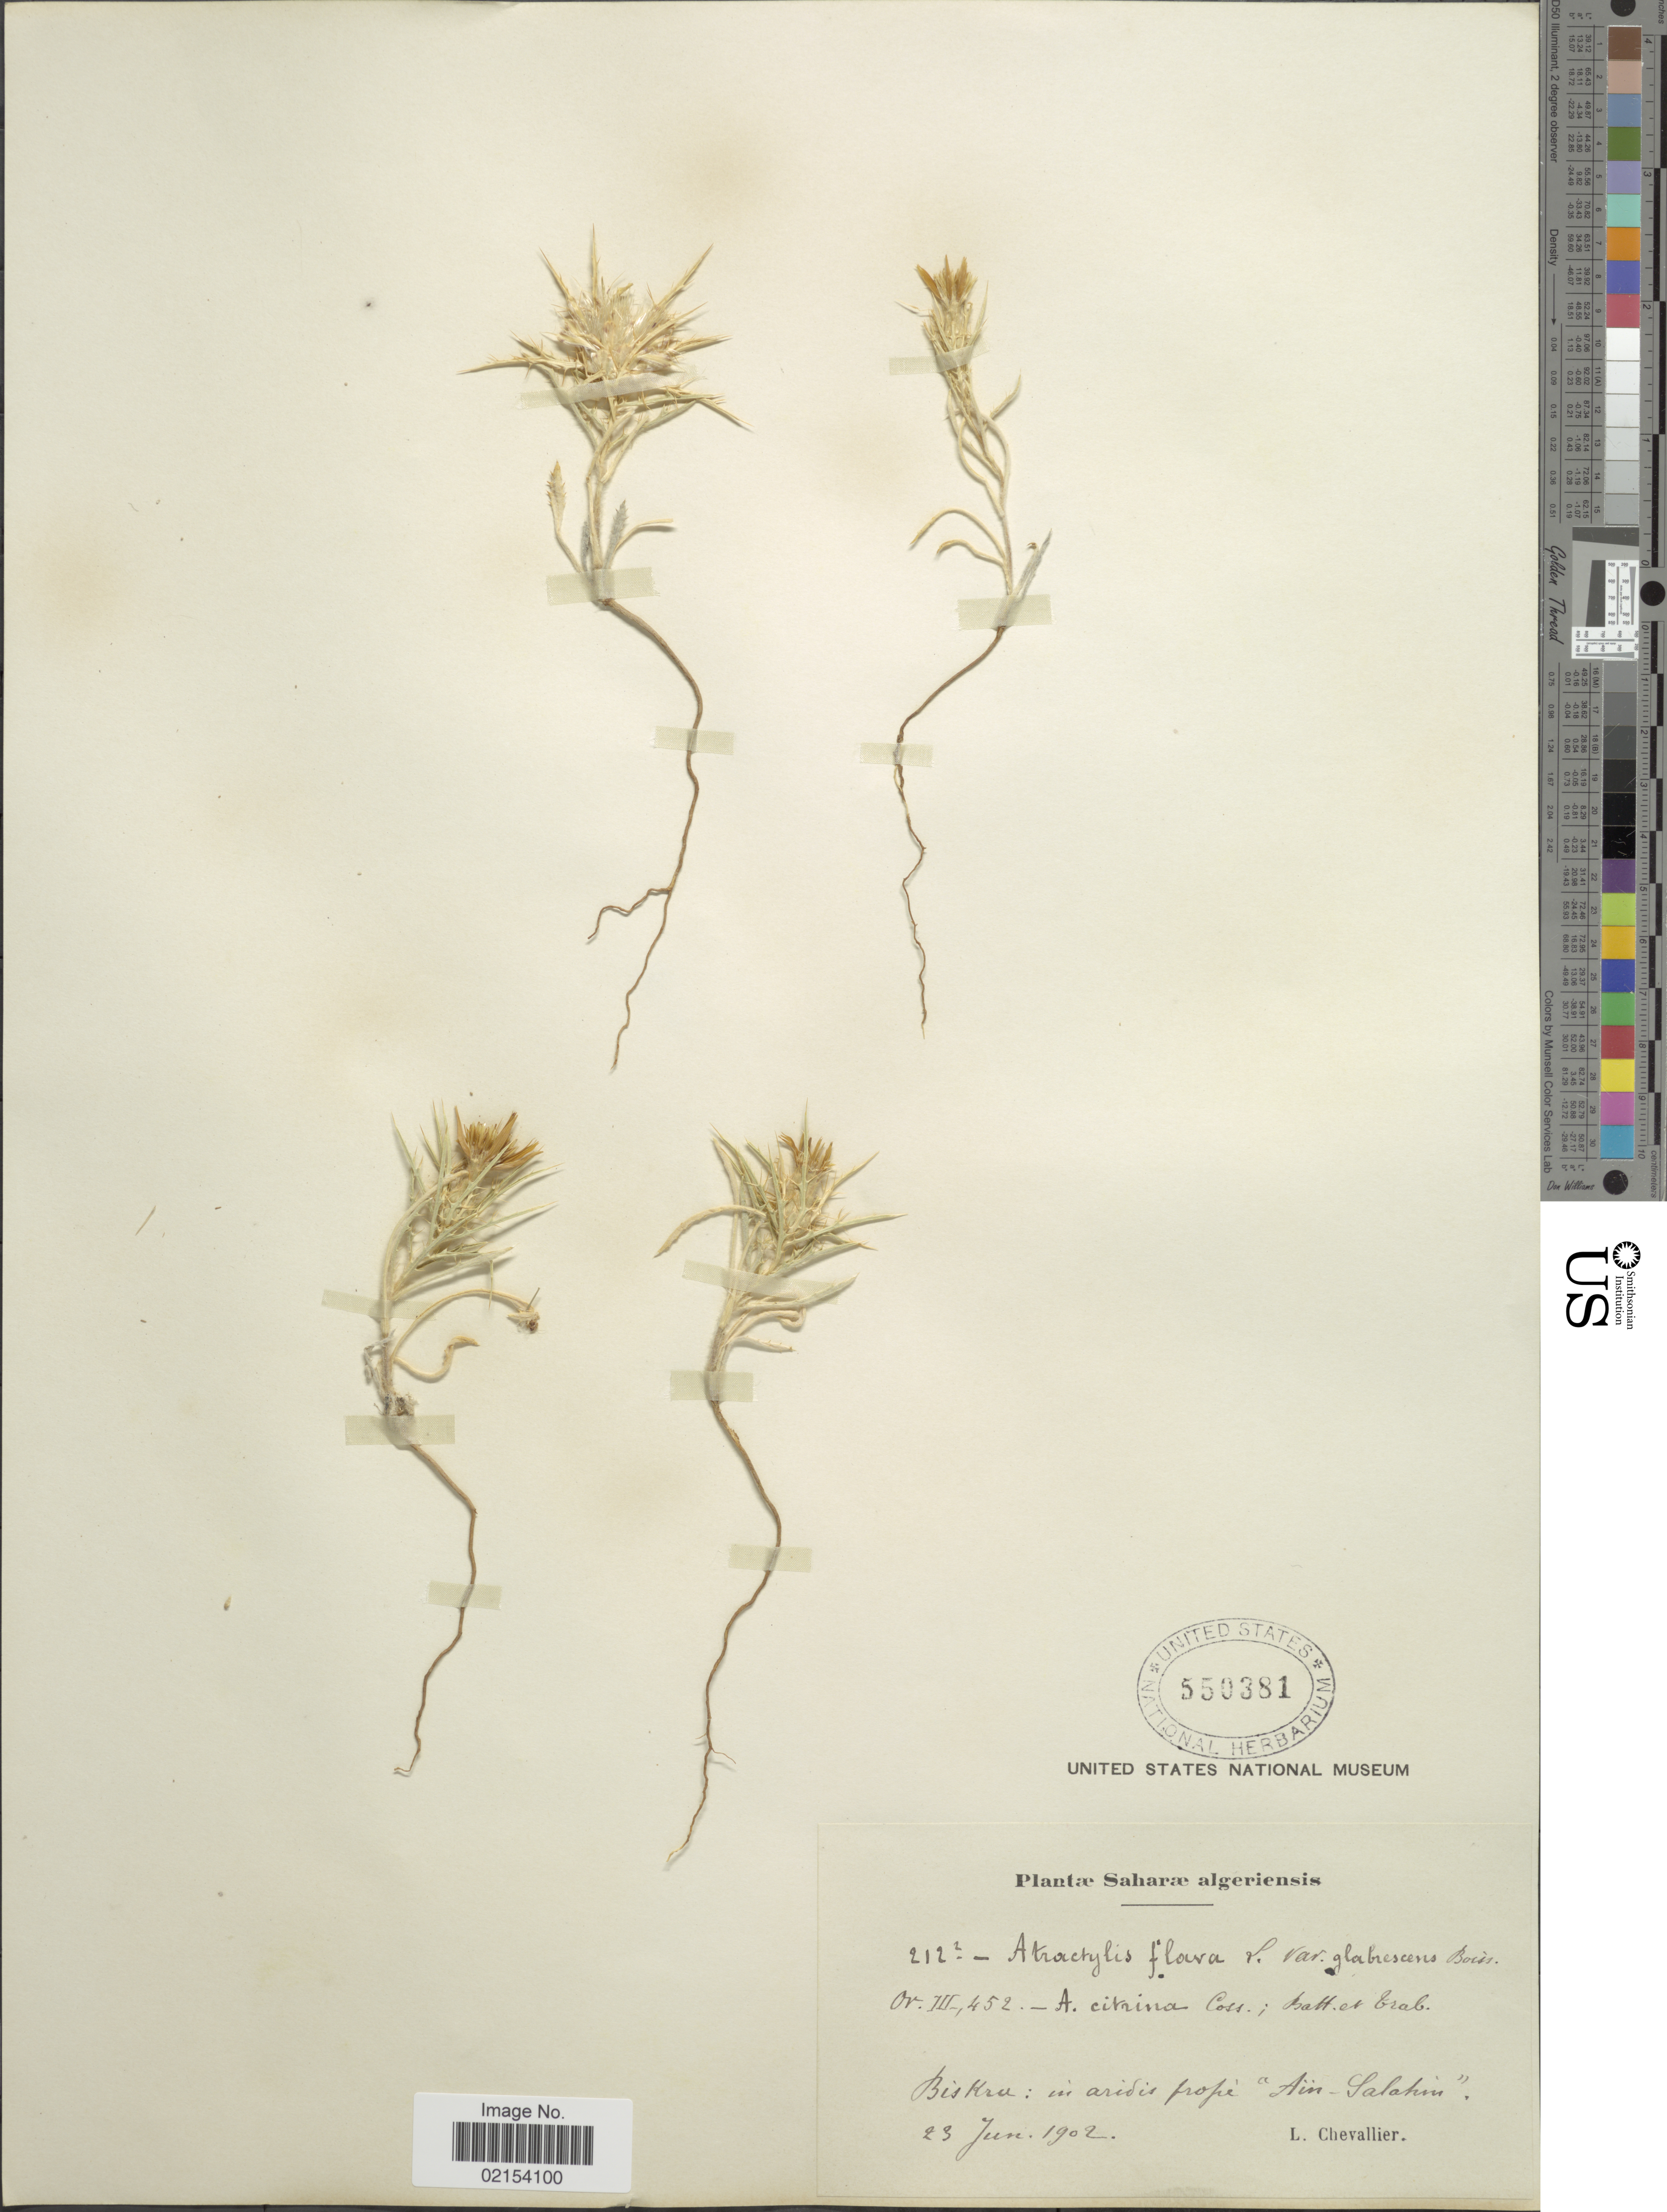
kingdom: Plantae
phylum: Tracheophyta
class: Magnoliopsida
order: Asterales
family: Asteraceae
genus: Atractylis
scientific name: Atractylis carduus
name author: (Forssk.) C. Chr.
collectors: L. Chevallier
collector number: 212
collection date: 1902-06-23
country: Algeria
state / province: Biskra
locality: Porpe "Ain- Salahin"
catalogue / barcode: US 550381